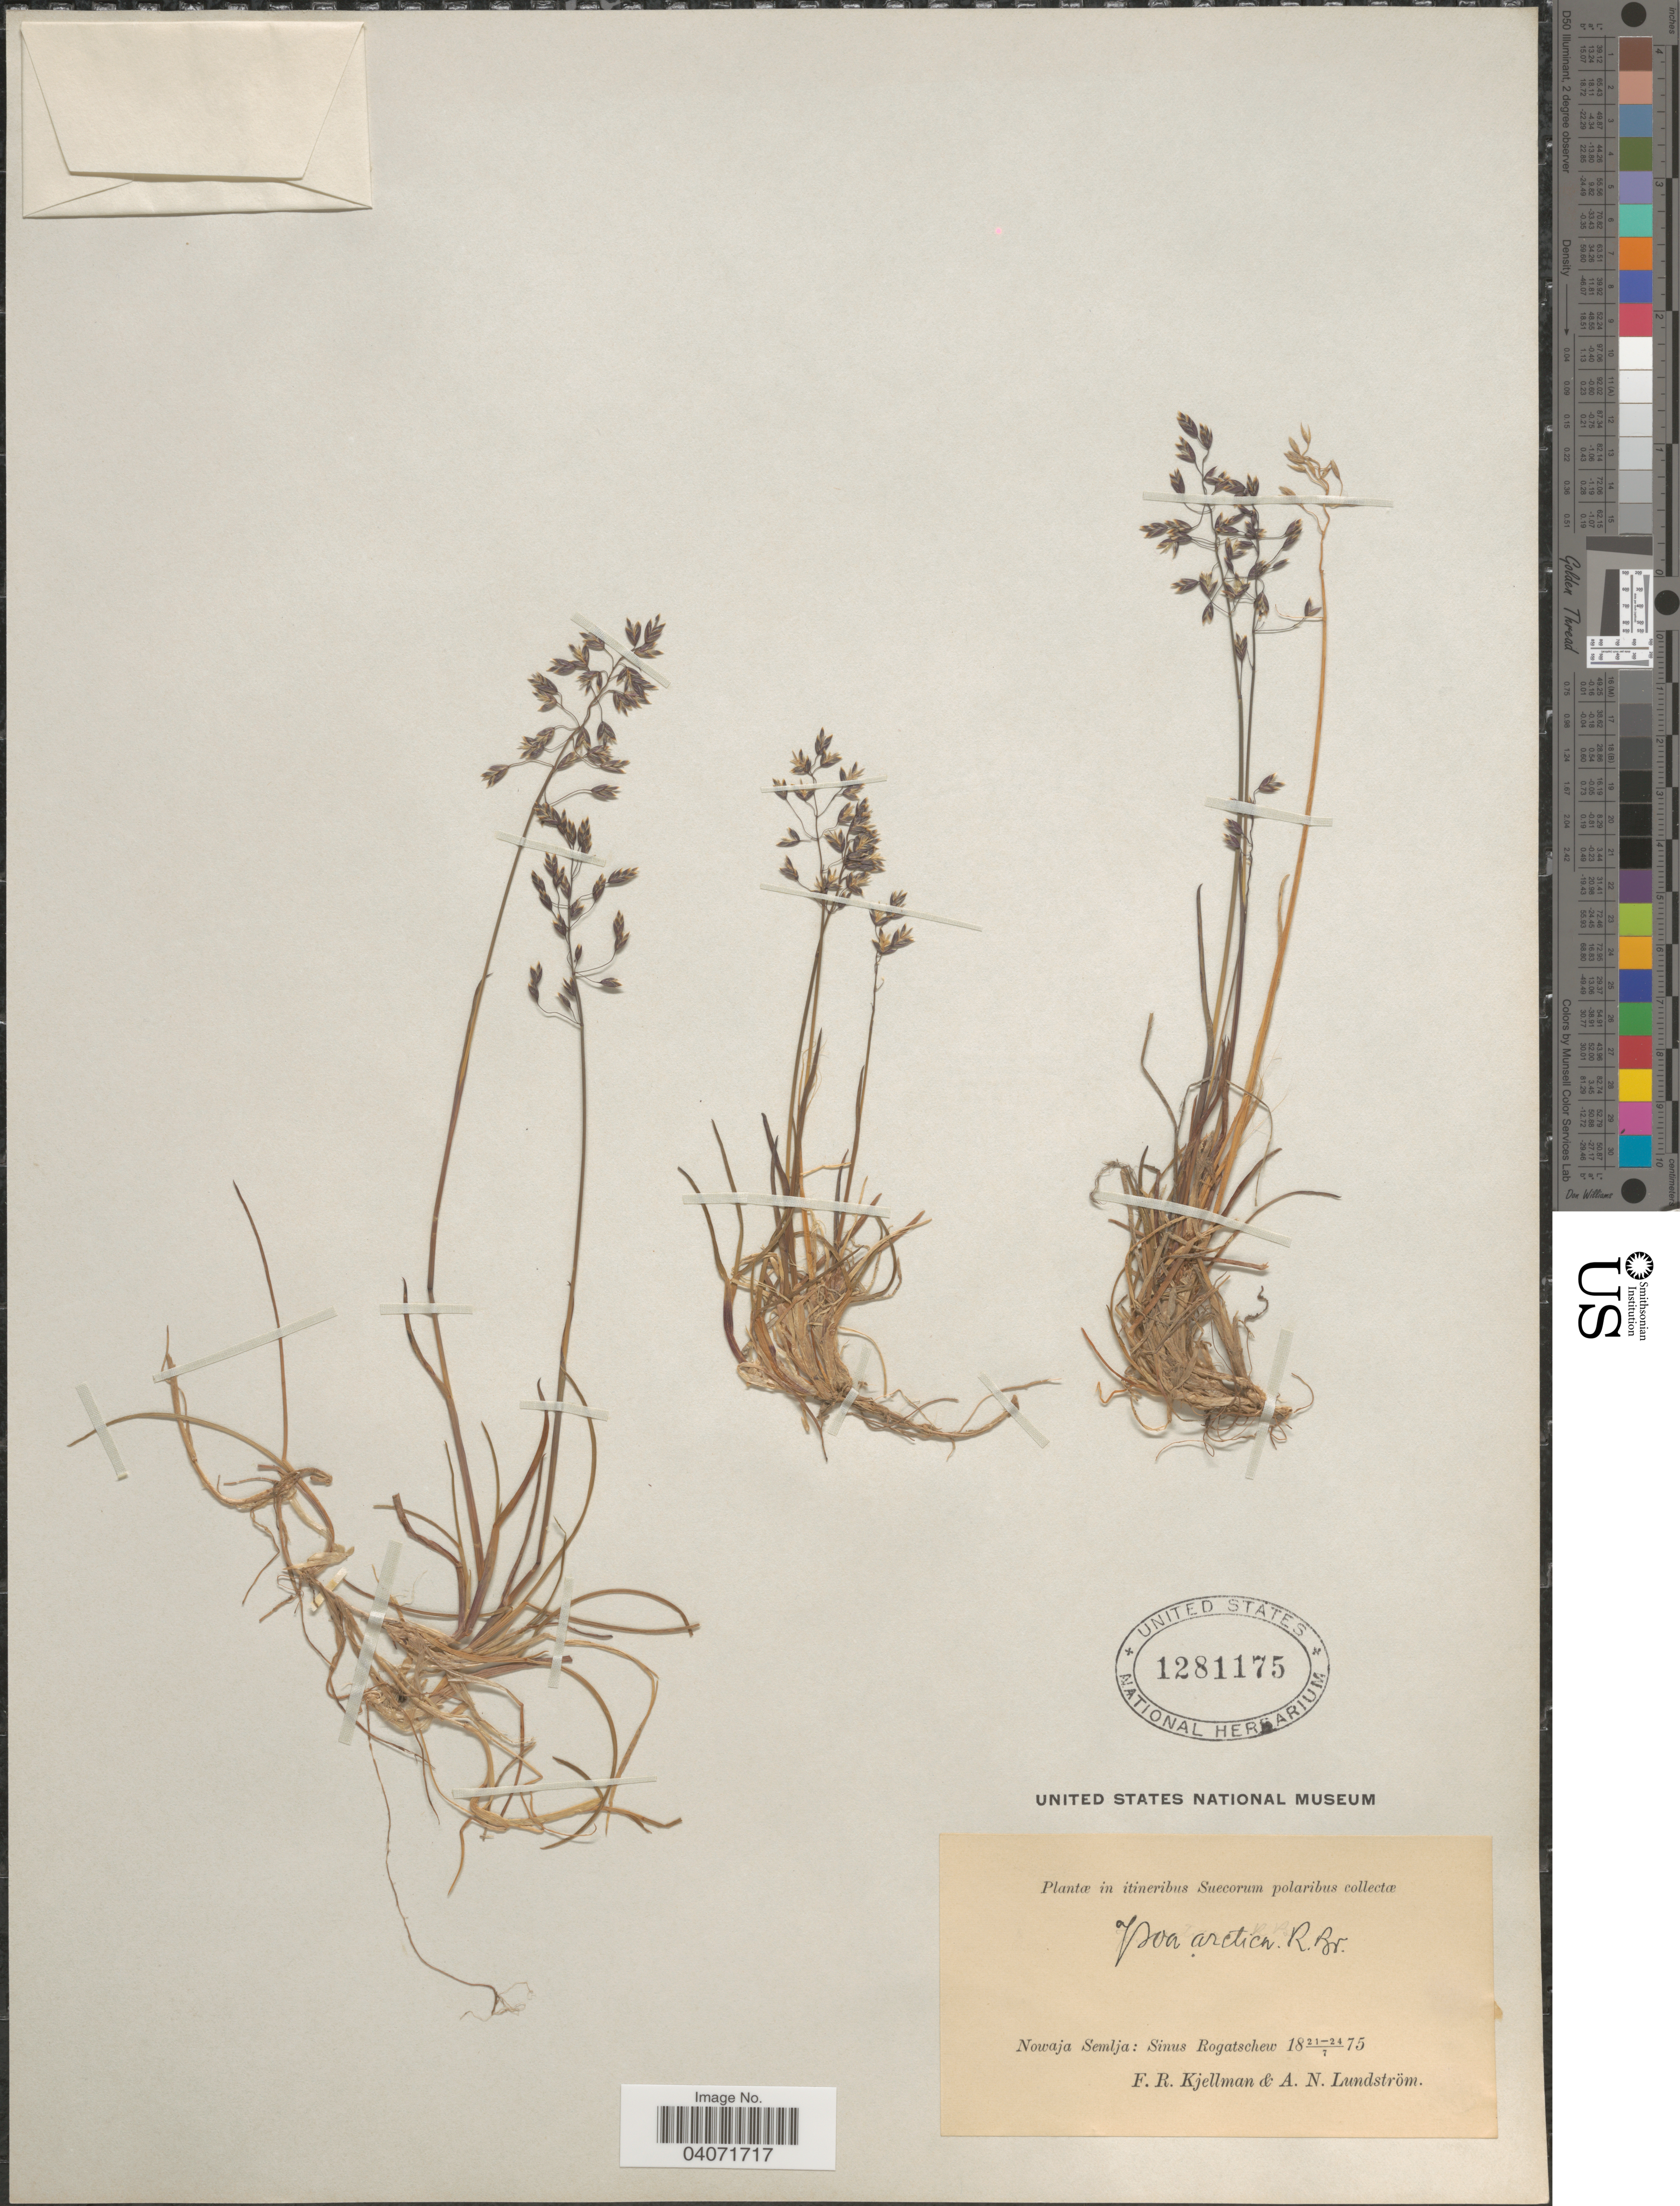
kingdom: Plantae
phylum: Tracheophyta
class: Liliopsida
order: Poales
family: Poaceae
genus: Poa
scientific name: Poa arctica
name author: R. Br.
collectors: A. N. Lundstrom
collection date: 1875-07-21/1875-07-24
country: Russian Federation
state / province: Arkhangelsk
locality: In itineribus Suecorum polaribus. Nowaja Semlja: Sinus Rogatschew.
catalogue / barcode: US 1281175